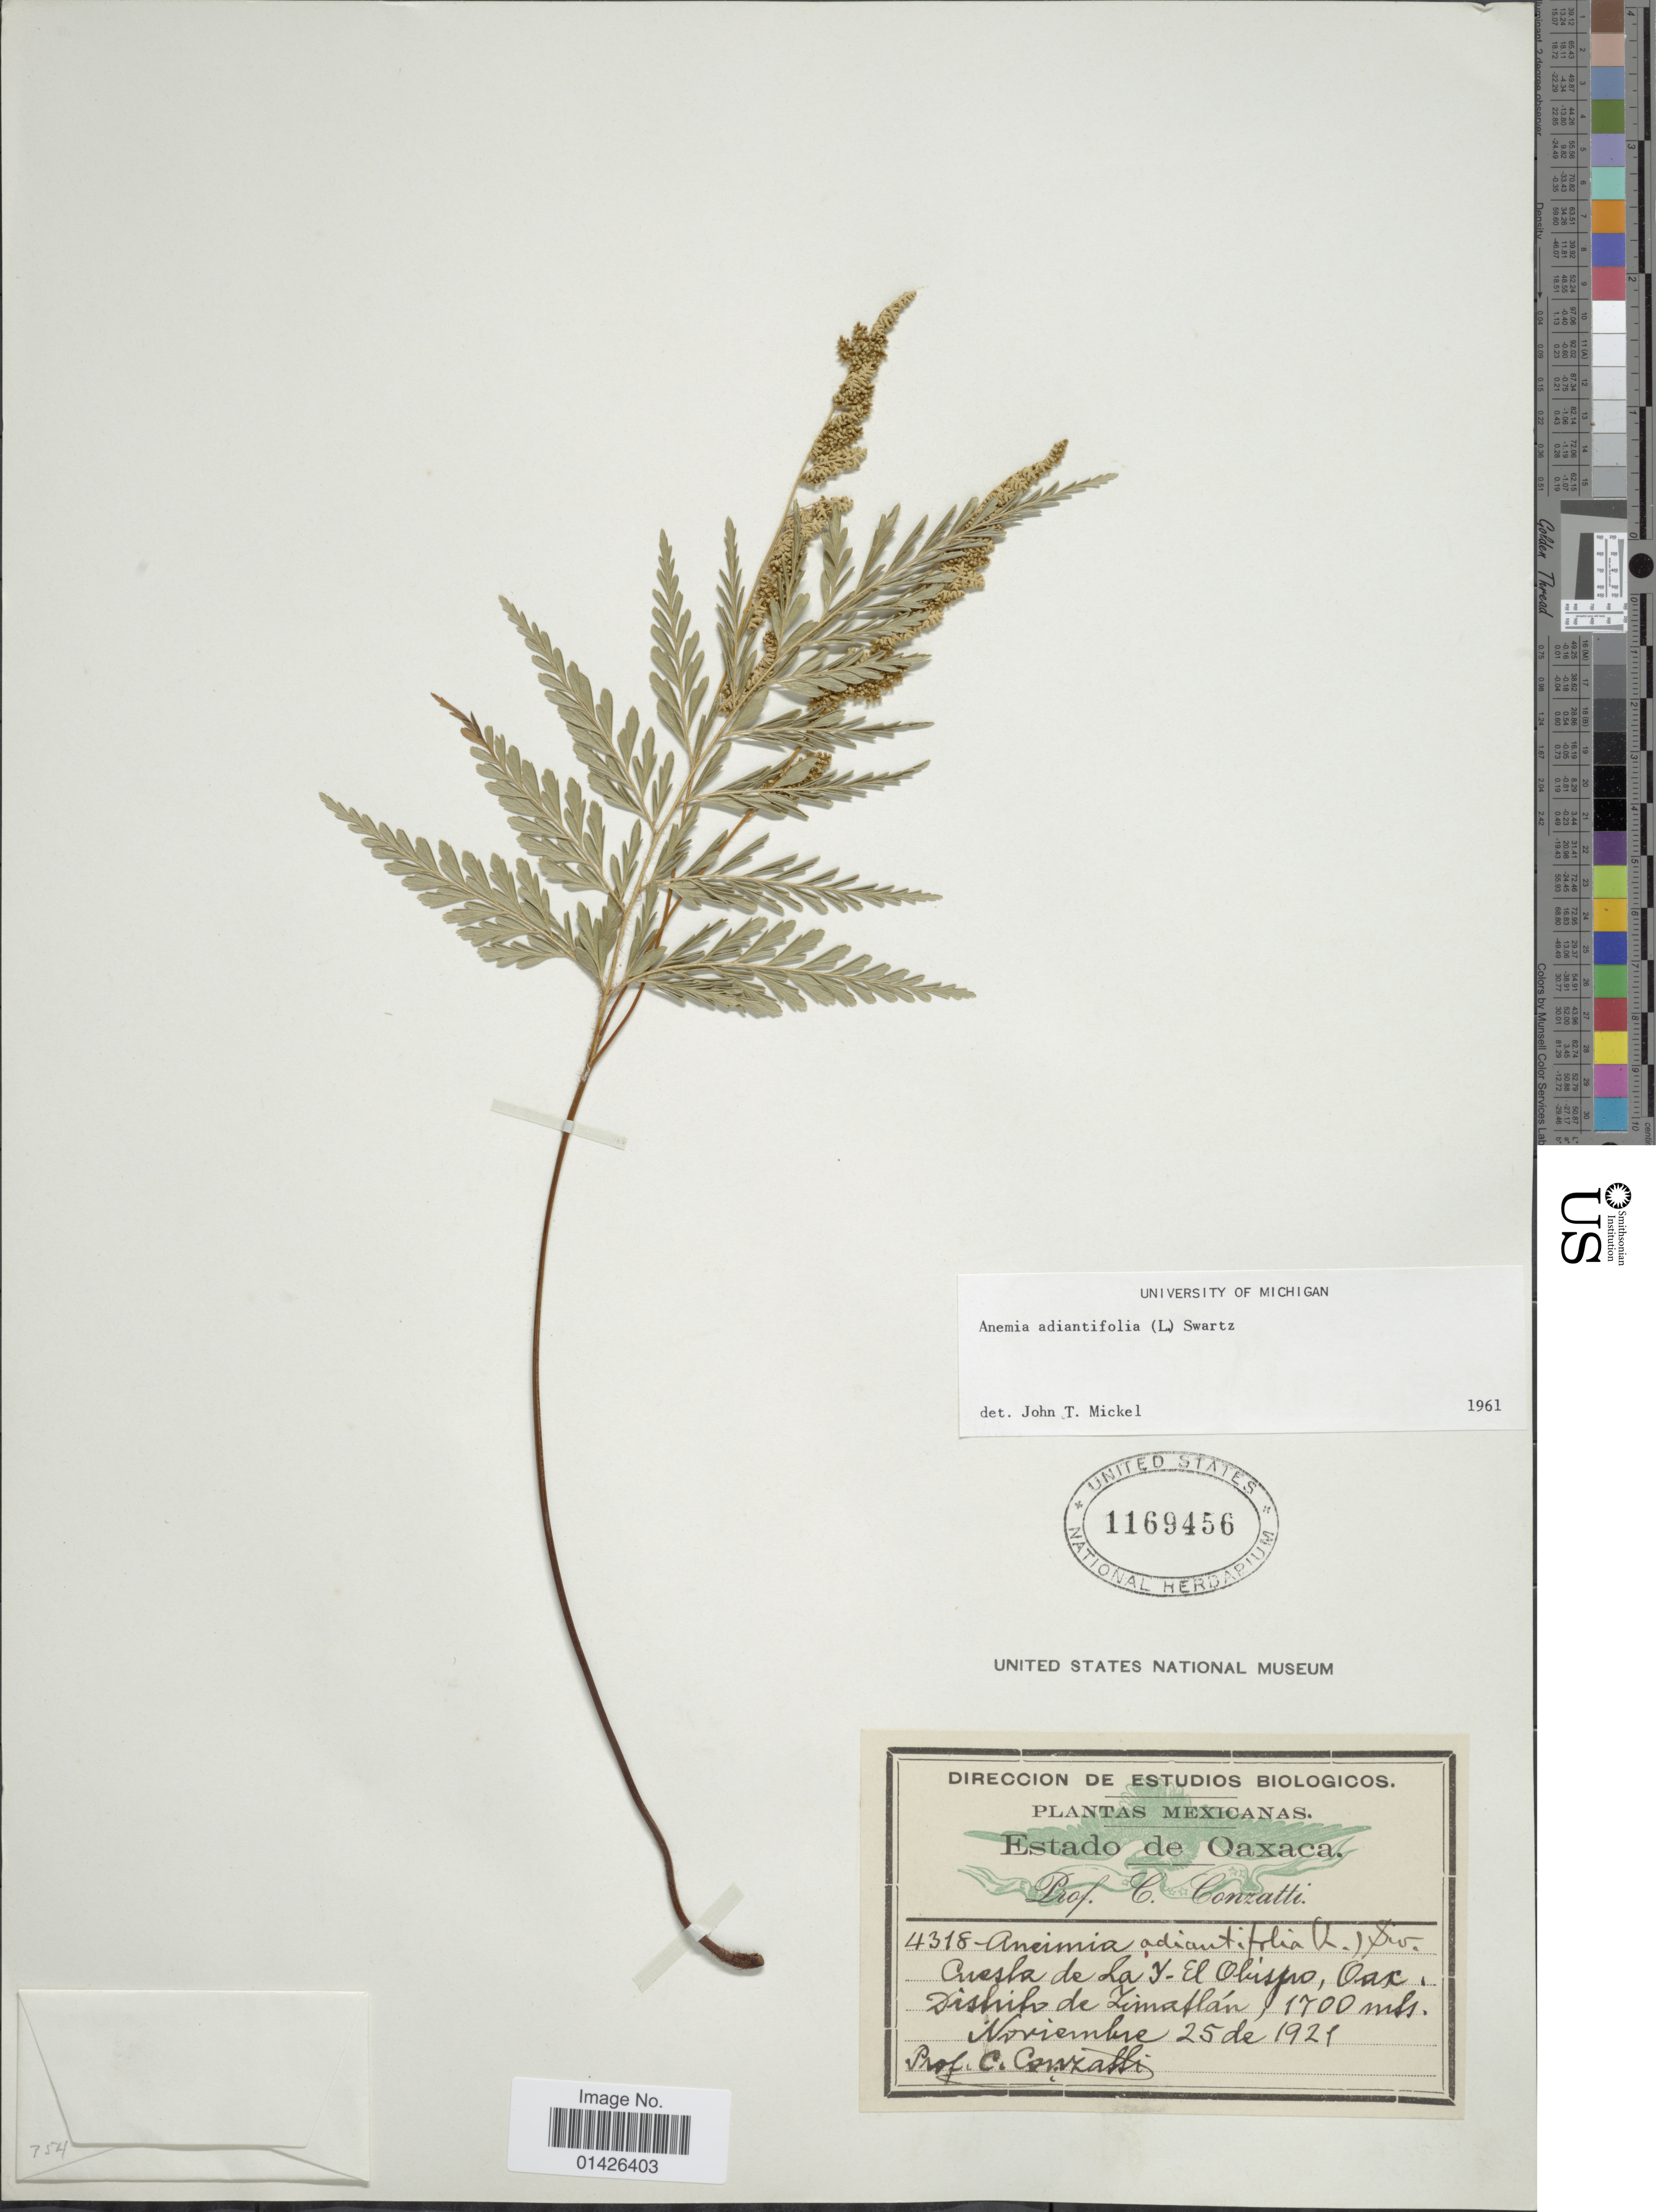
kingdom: Plantae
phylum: Tracheophyta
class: Polypodiopsida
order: Schizaeales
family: Anemiaceae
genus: Anemia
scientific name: Anemia adiantifolia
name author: (L.) Sw.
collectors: C. Conzatti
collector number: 4318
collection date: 1921-11-25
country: Mexico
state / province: Oaxaca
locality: Cuesta de La Y El Obispo Distrito de Zimatlán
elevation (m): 1700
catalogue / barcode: US 1169456